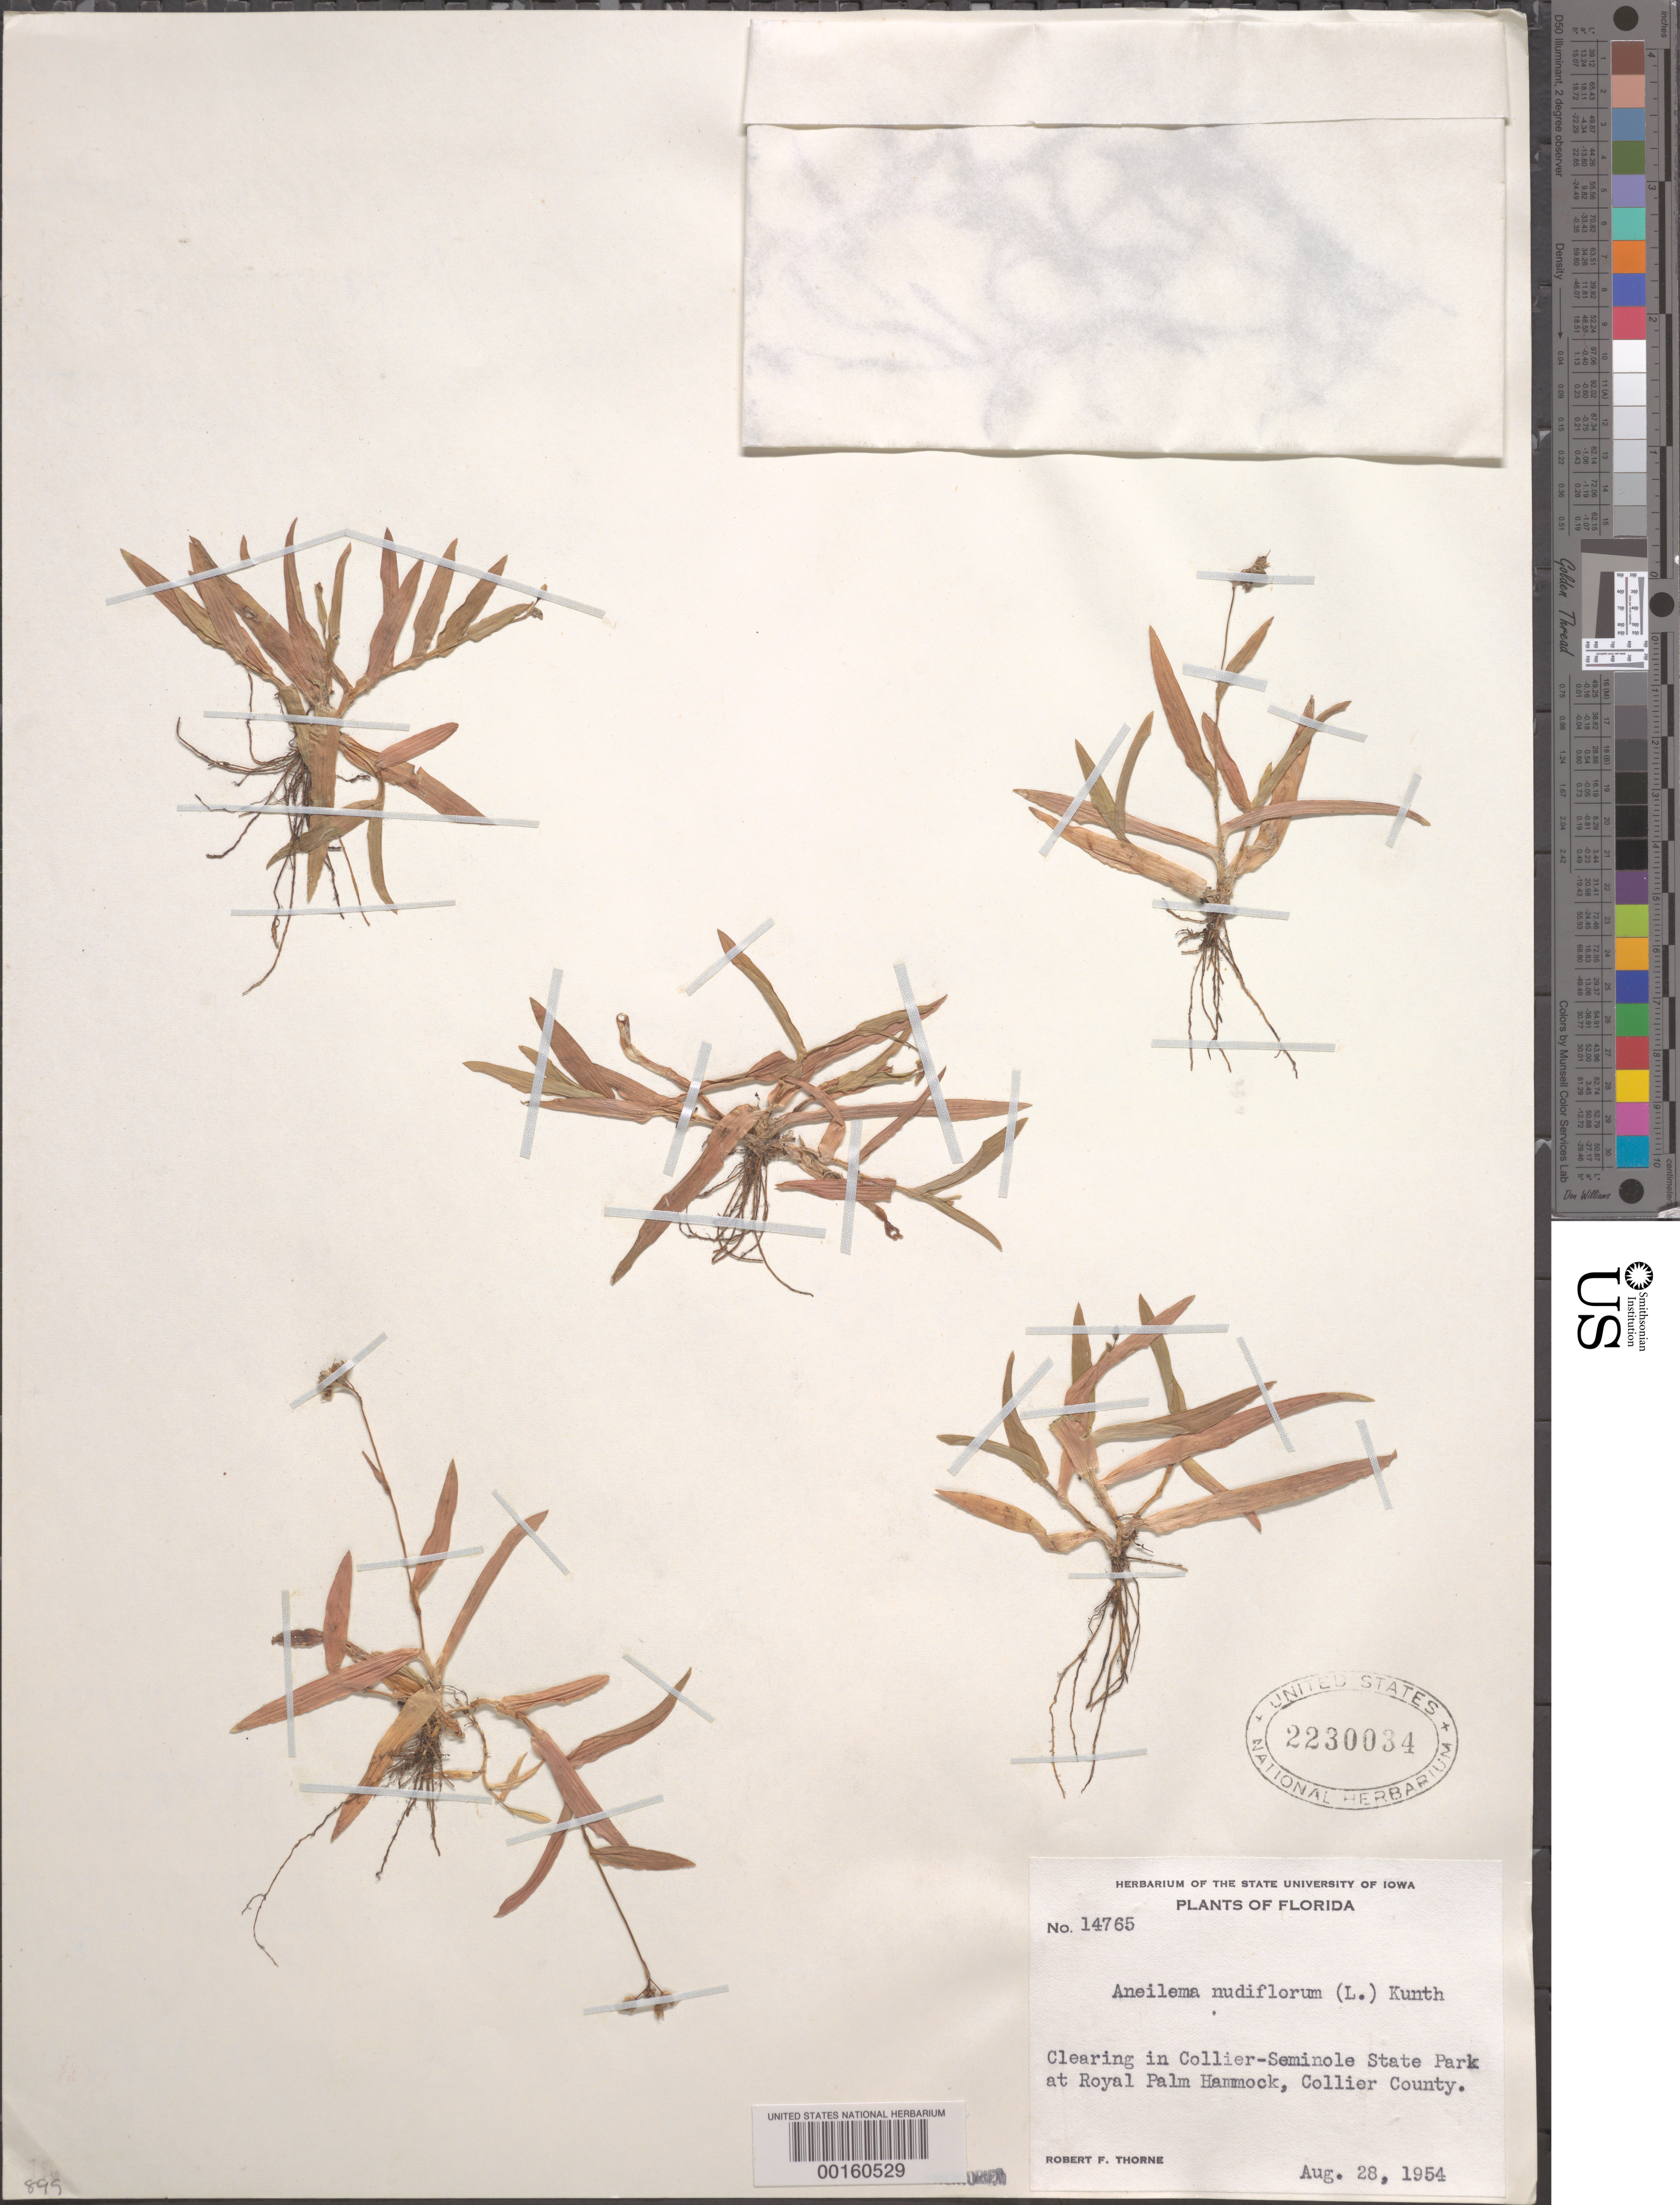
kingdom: Plantae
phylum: Tracheophyta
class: Liliopsida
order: Commelinales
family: Commelinaceae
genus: Murdannia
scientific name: Murdannia nudiflora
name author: (L.) Brenan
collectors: R. F. Thorne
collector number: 14765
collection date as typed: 28 Aug 1954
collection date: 1954-08-28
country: United States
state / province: Florida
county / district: Collier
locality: Collier-seminole state park; royal palm hammock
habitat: Clearing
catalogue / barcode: US 2230034